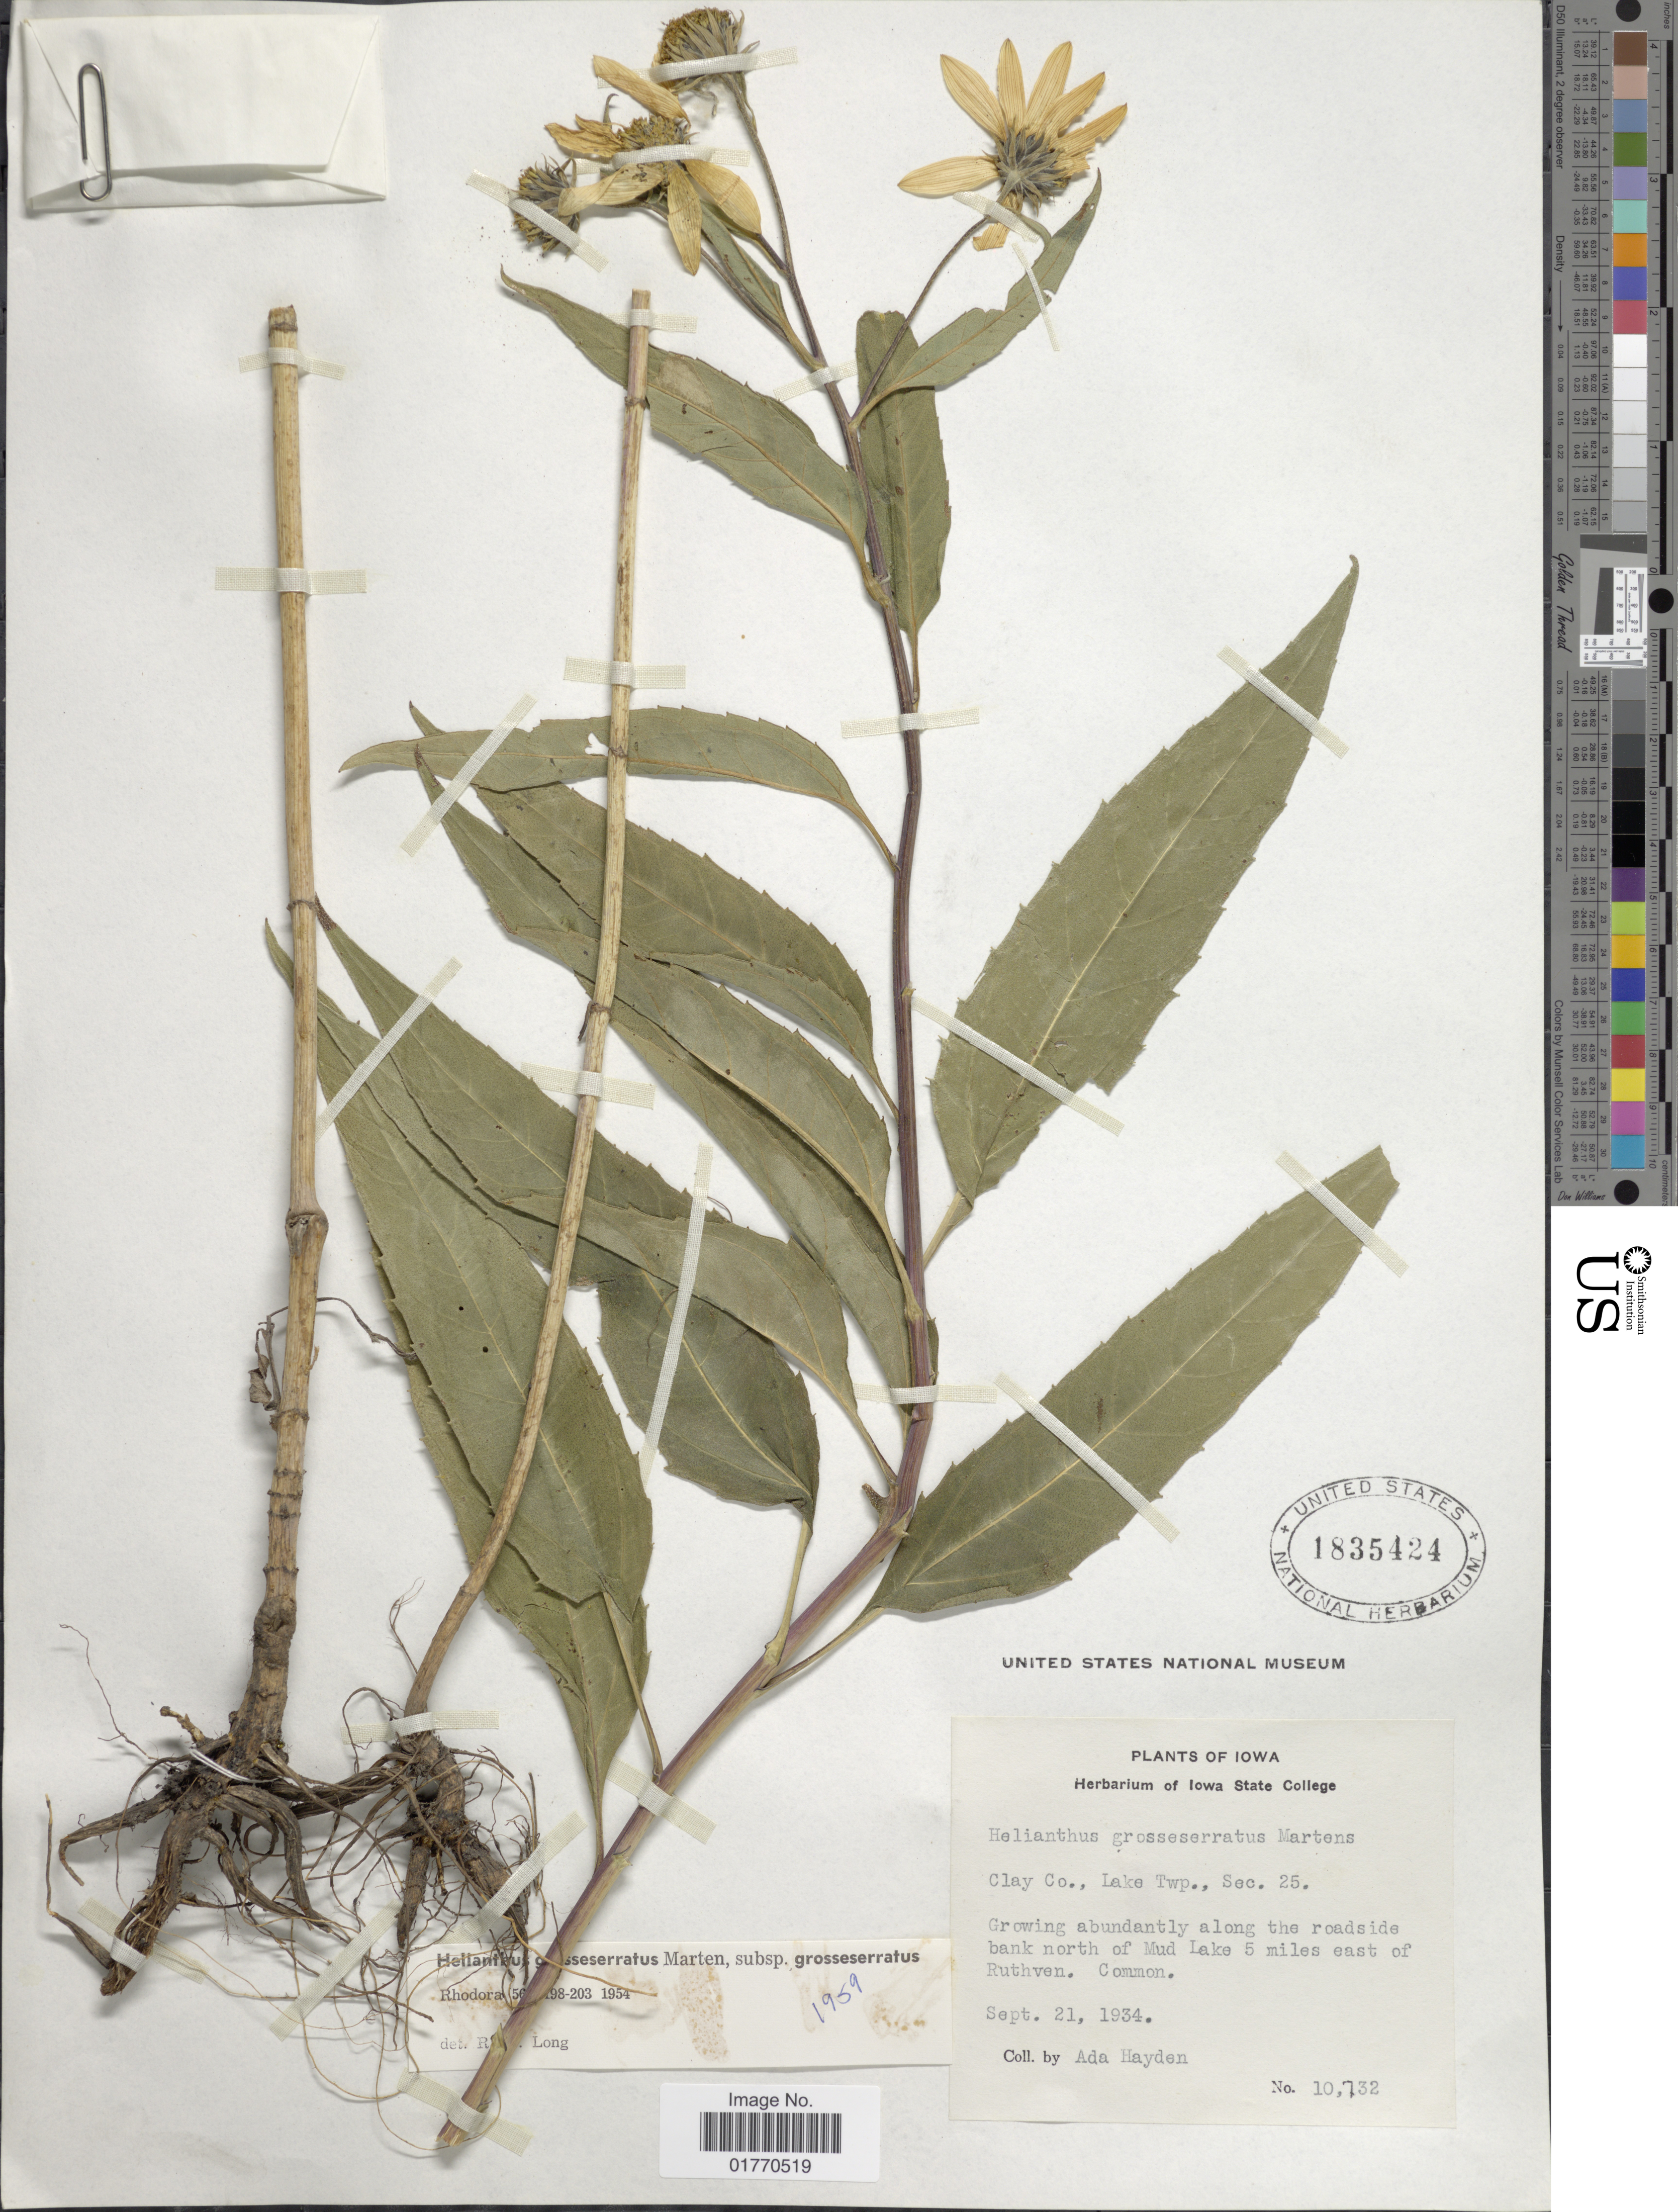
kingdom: Plantae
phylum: Tracheophyta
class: Magnoliopsida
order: Asterales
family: Asteraceae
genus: Helianthus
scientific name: Helianthus grosseserratus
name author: M. Martens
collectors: Ada Hayden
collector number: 10732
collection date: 1934-09-21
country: United States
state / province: Iowa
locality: Clay Co., Lake Twp., Sec. 25, along the roadside bank north of Mud Lake 5 miles east of Ruthven. Common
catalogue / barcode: US 1835424